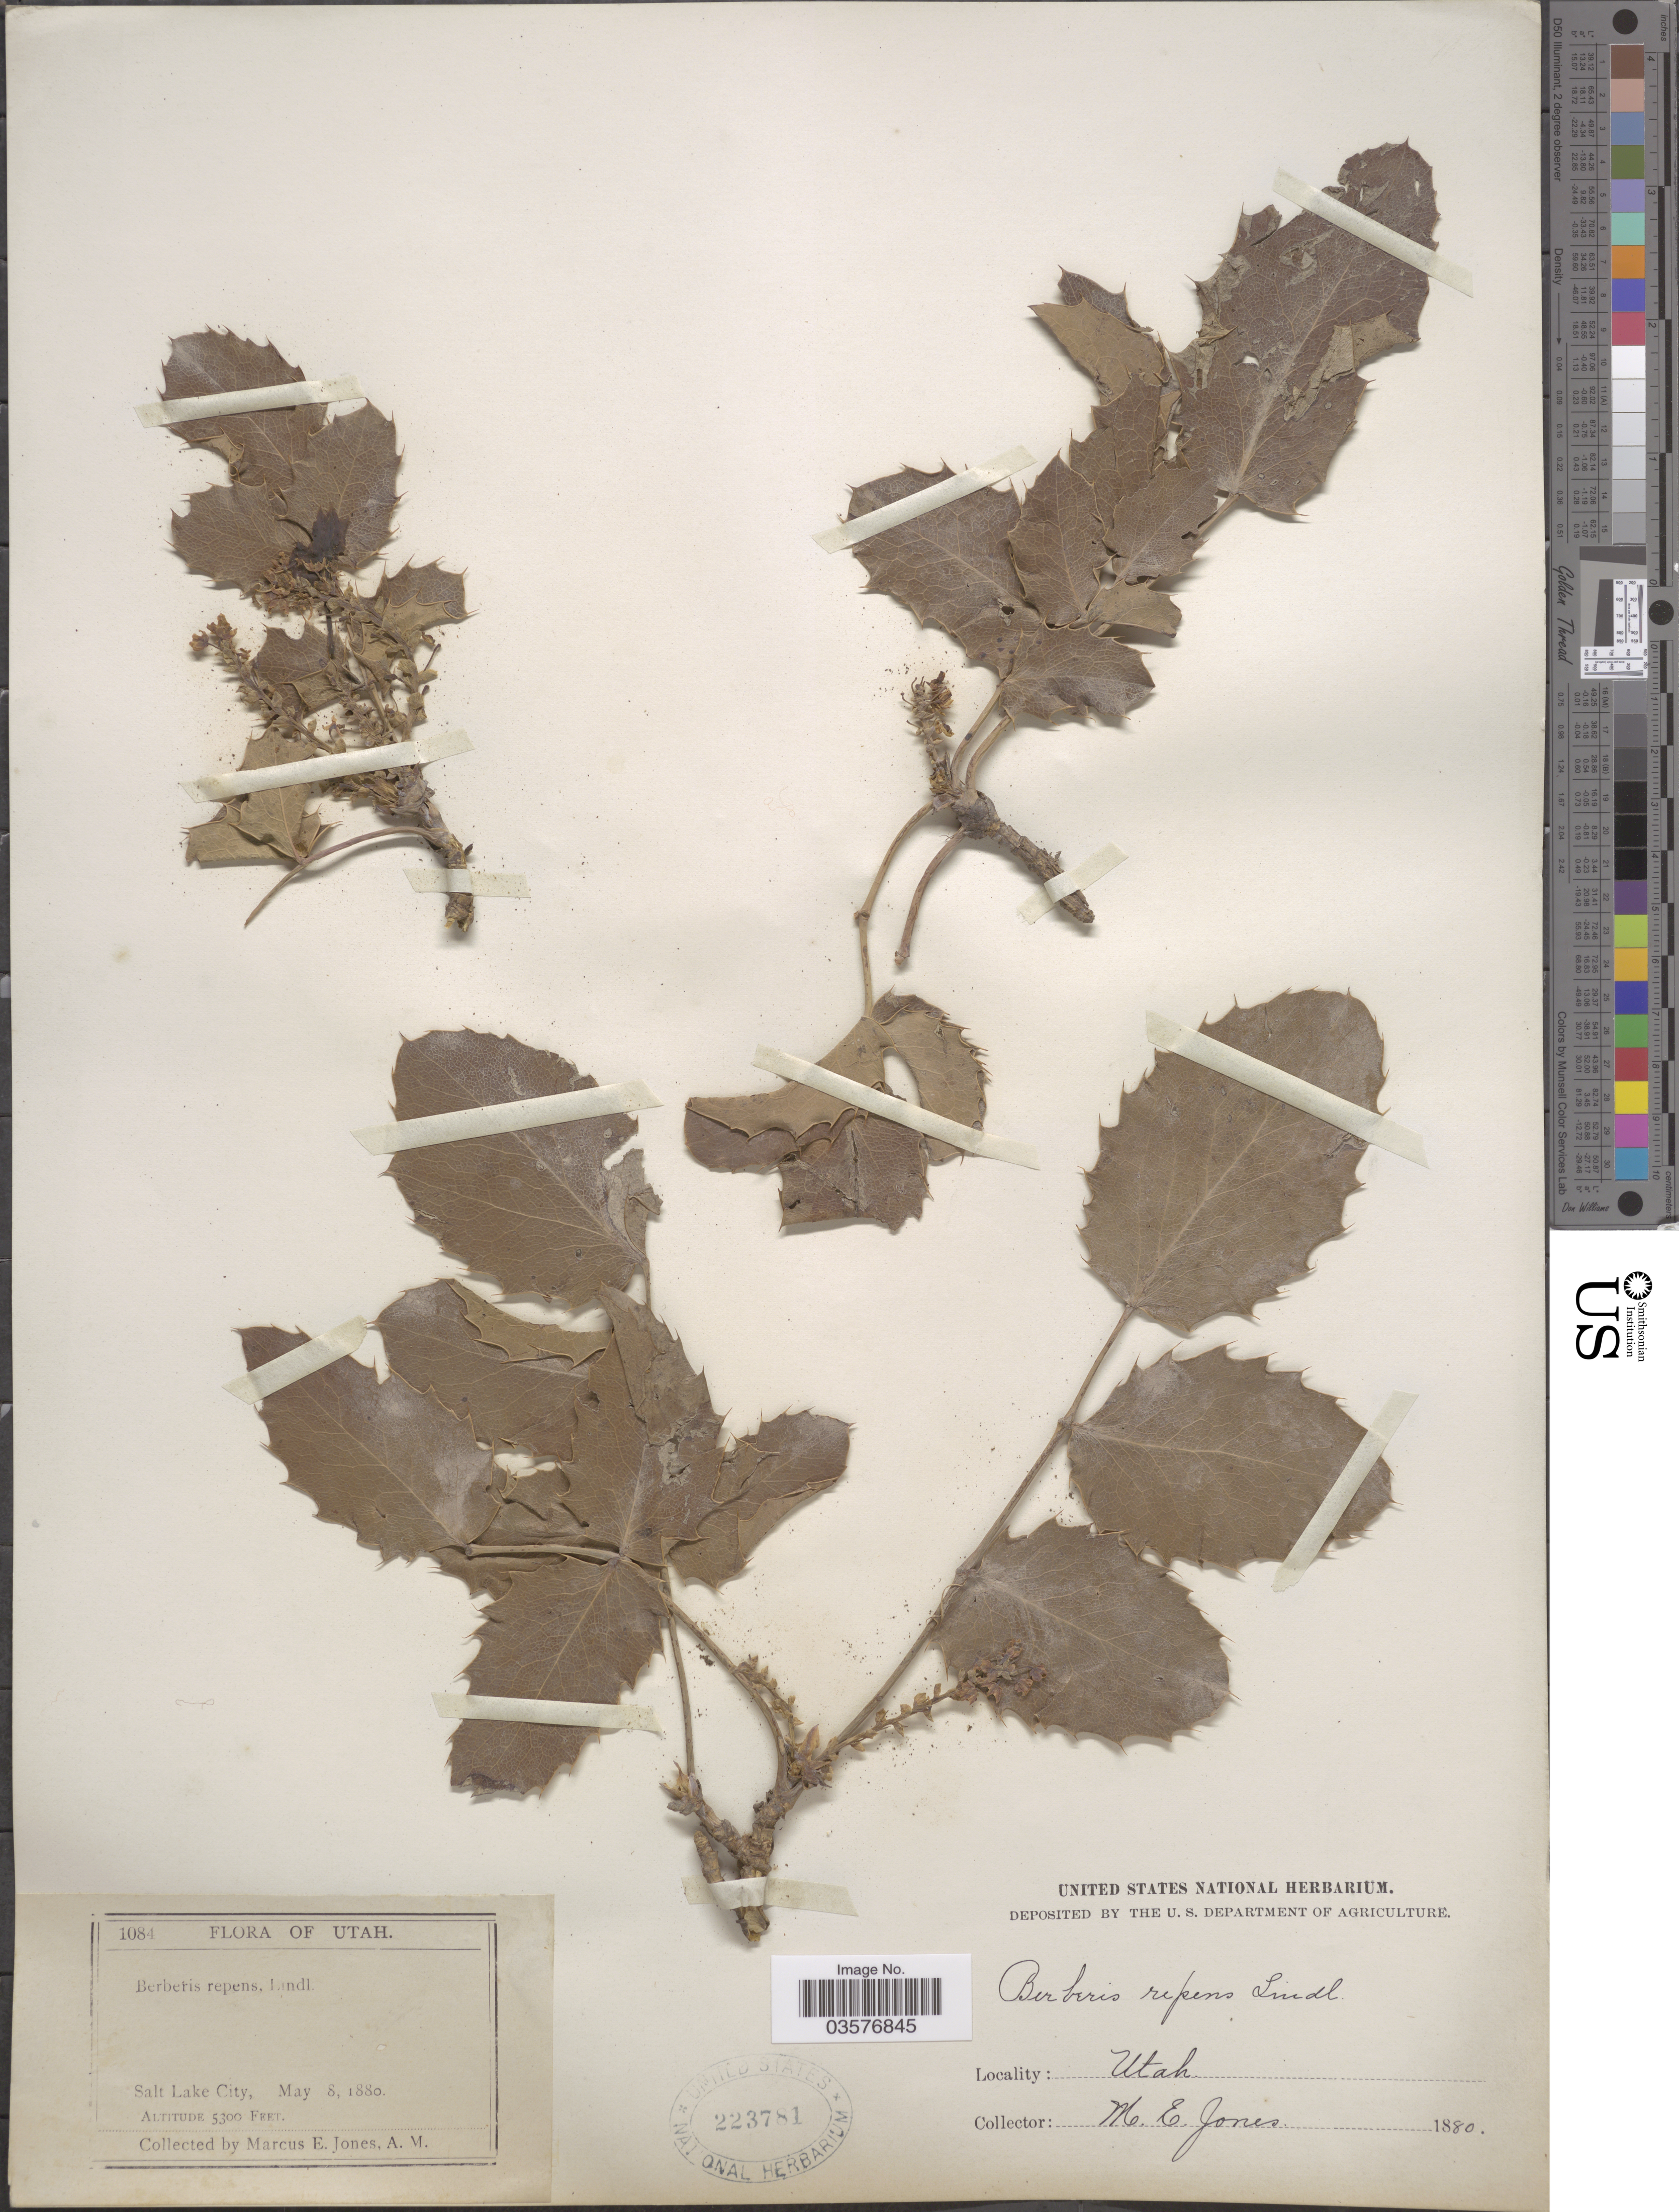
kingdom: Plantae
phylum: Tracheophyta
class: Magnoliopsida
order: Ranunculales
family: Berberidaceae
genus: Mahonia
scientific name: Mahonia repens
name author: (Lindl.) G. Don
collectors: M. E. Jones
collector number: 1084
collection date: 1880-05-08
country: United States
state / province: Utah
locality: Salt Lake City.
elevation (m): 1615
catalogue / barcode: US 223781